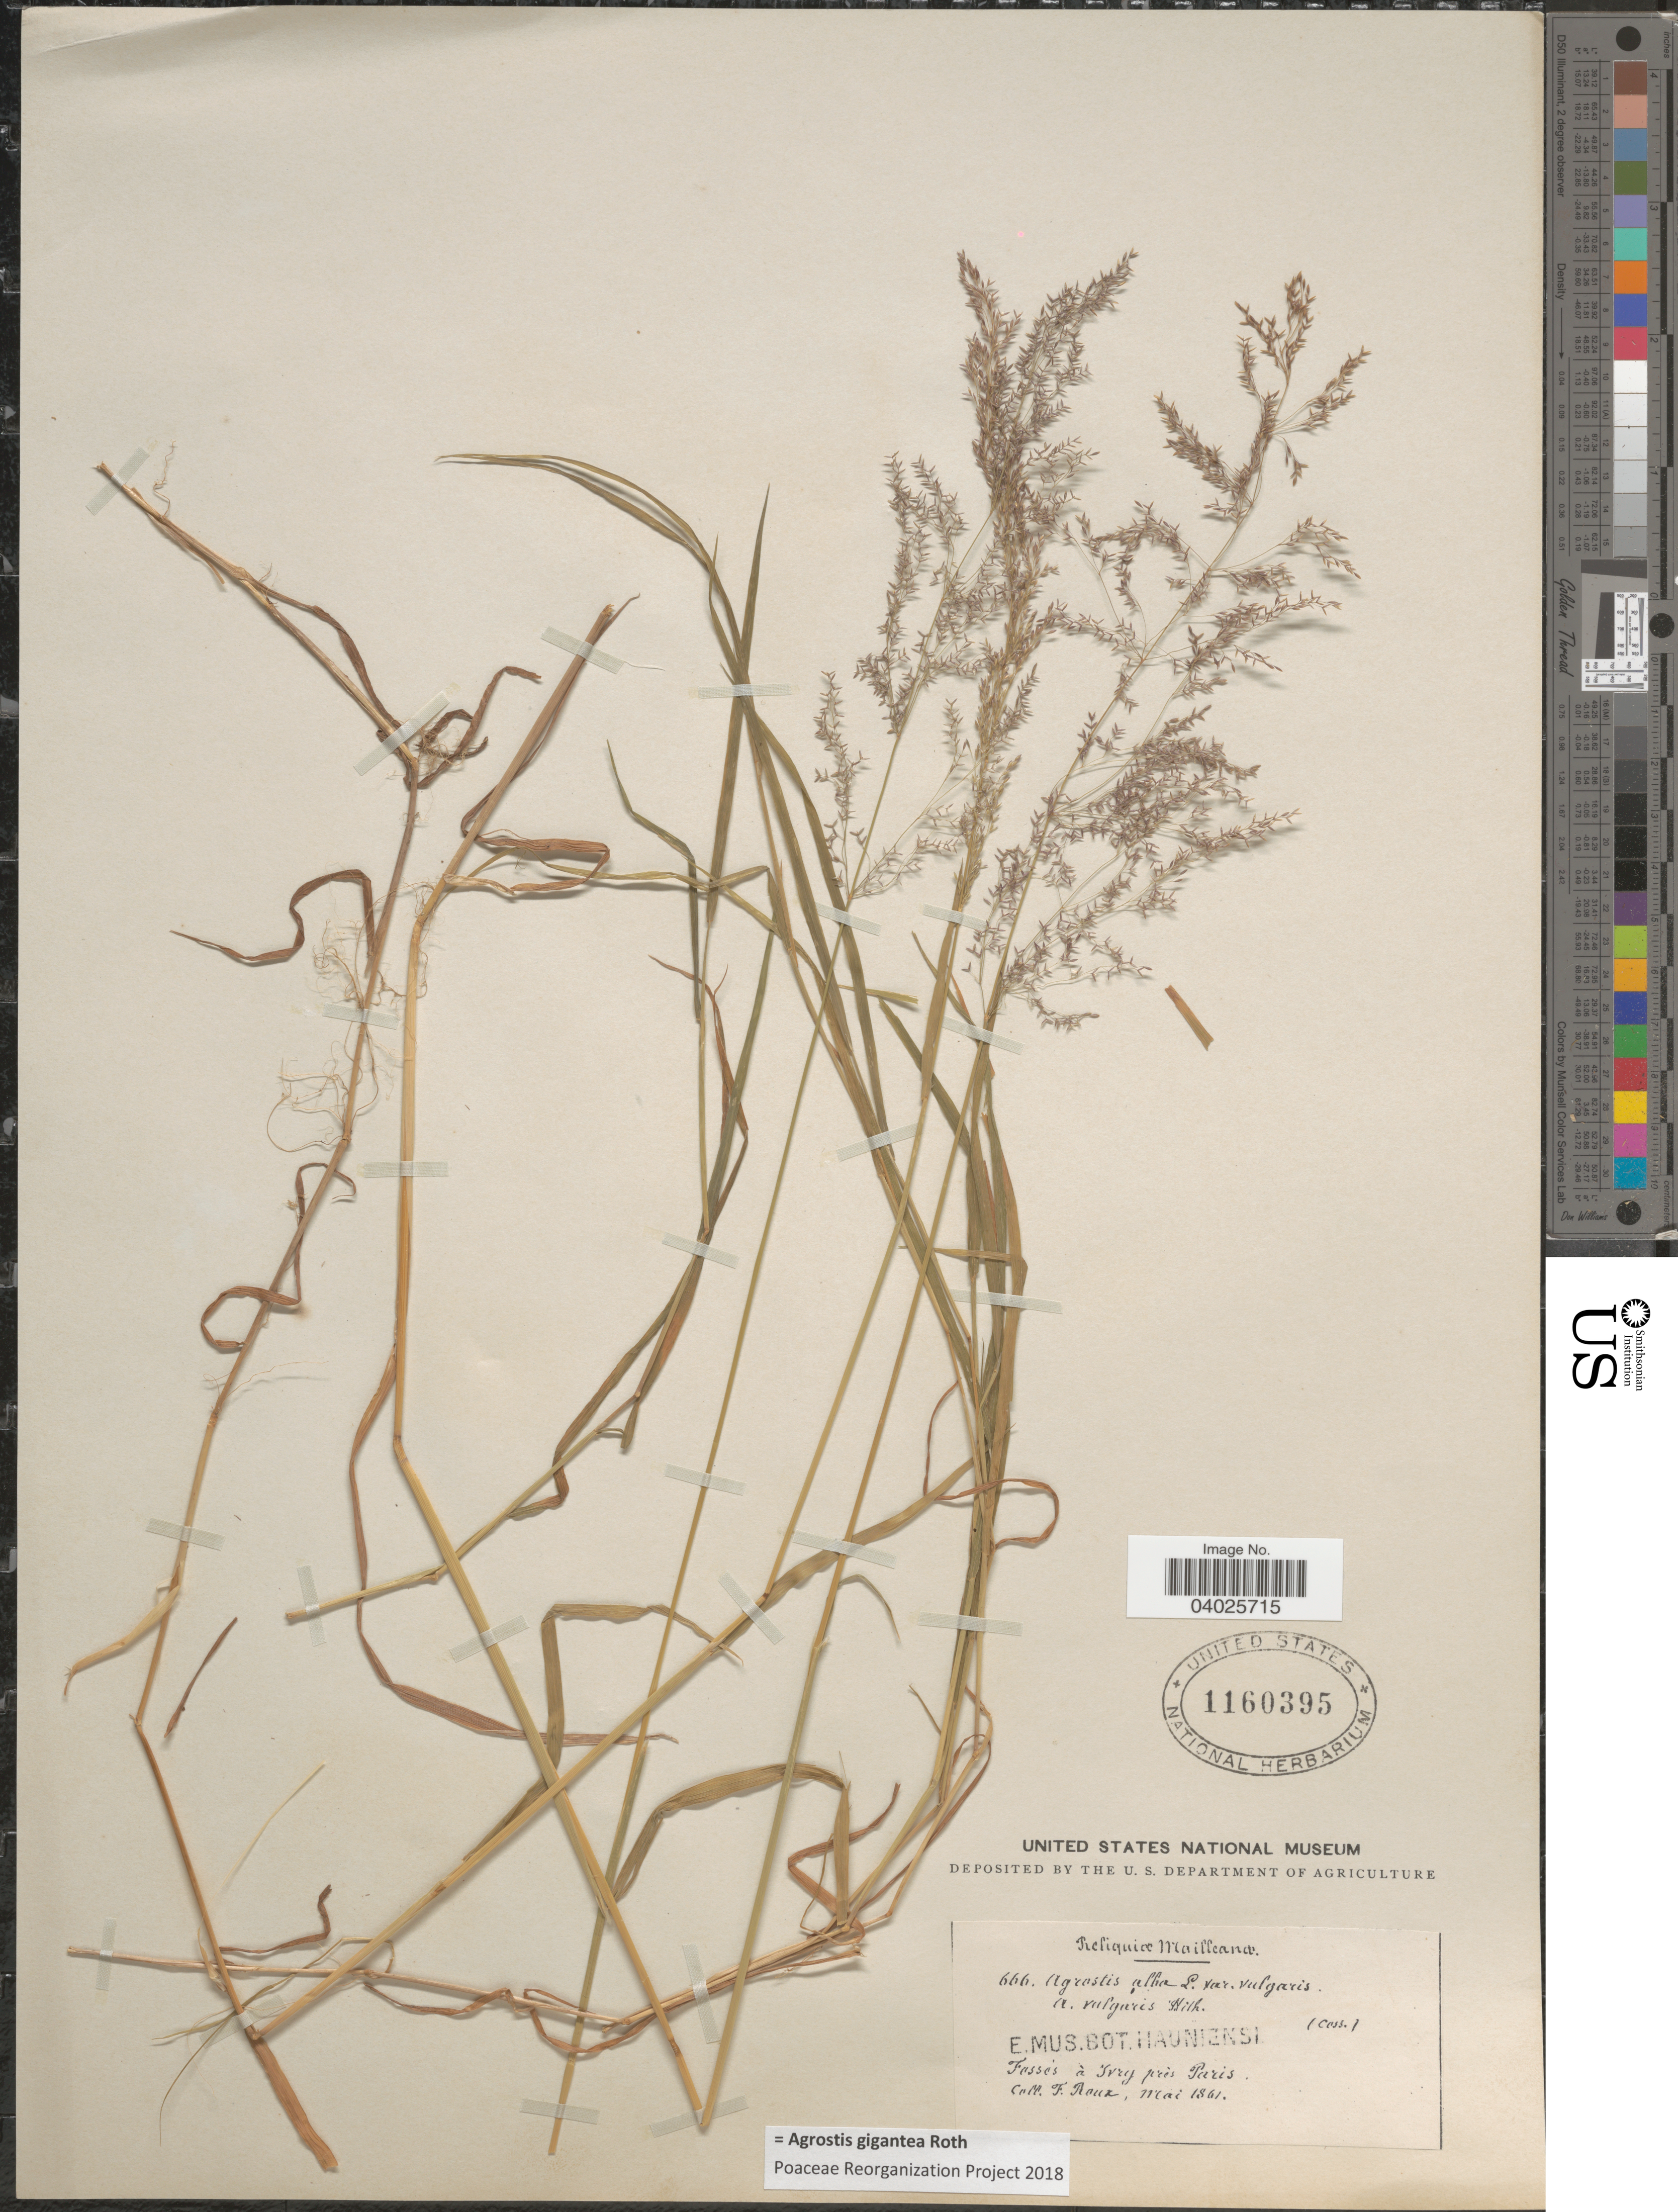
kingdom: Plantae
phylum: Tracheophyta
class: Liliopsida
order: Poales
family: Poaceae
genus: Agrostis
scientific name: Agrostis gigantea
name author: Roth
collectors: F. Roux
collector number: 666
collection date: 1861-05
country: France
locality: Fossés à Ivry près Paris.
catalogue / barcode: US 1160395